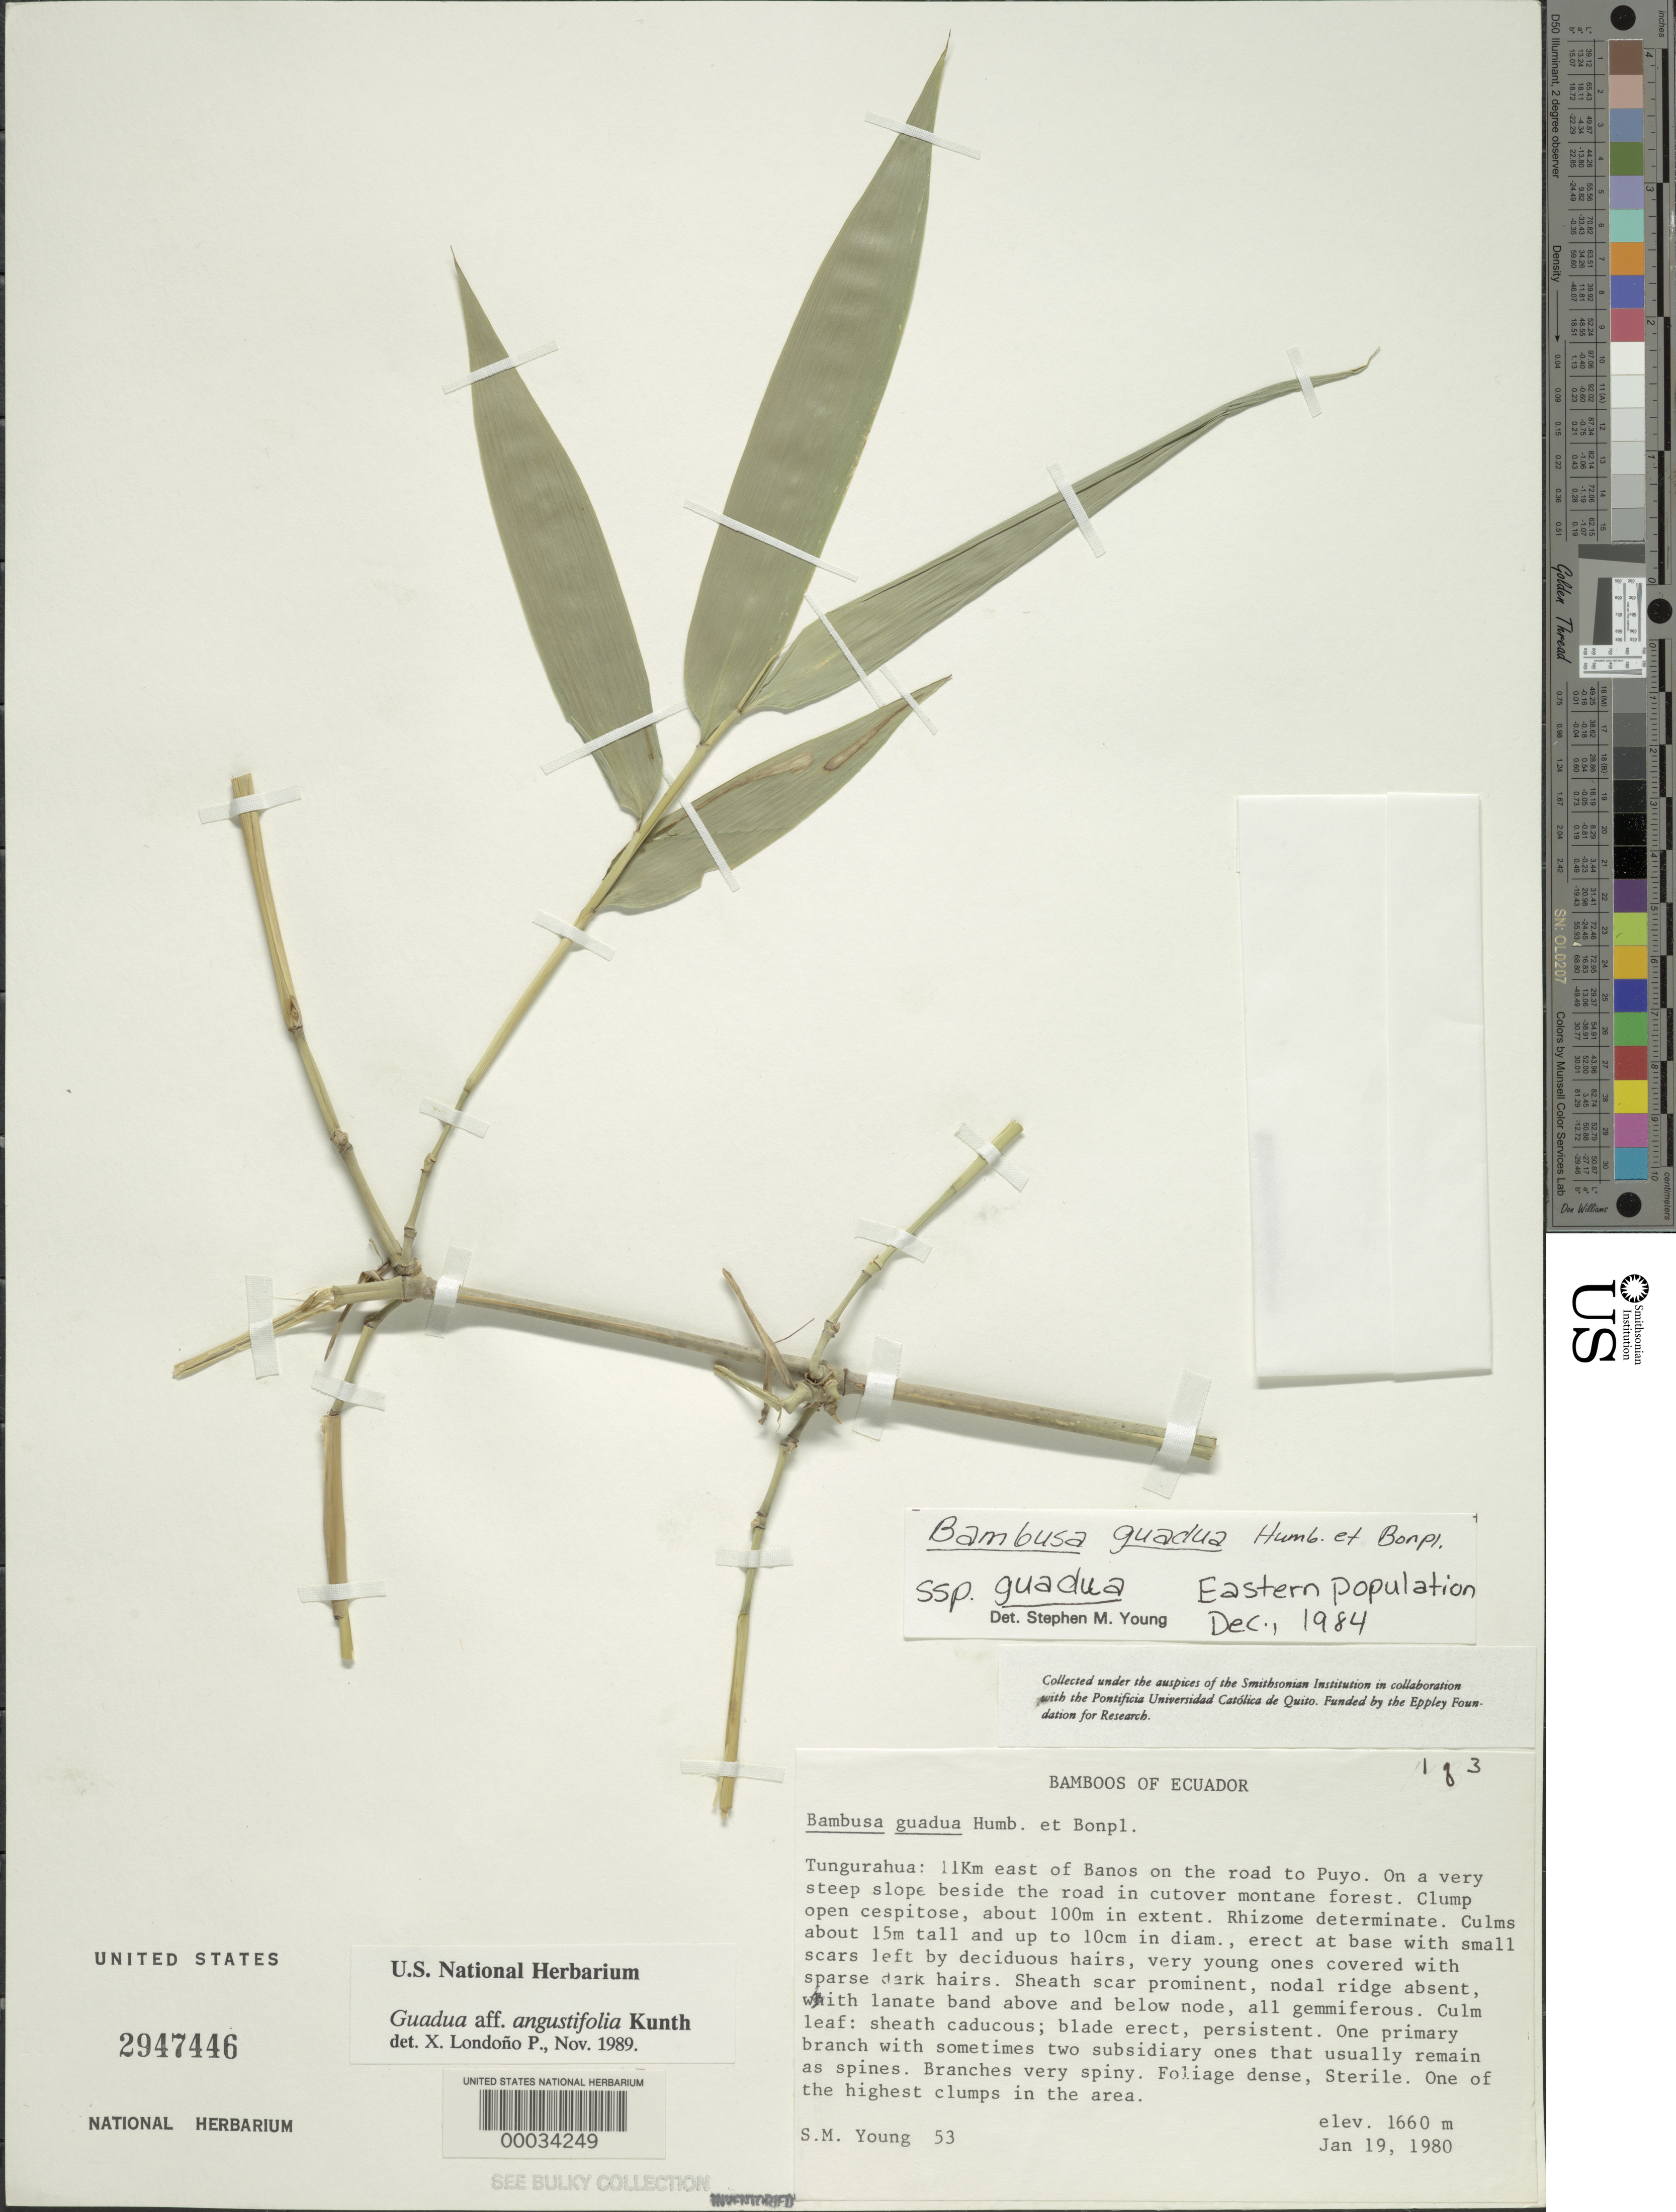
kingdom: Plantae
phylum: Tracheophyta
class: Liliopsida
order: Poales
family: Poaceae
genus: Guadua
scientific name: Guadua angustifolia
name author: Kunth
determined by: Londoño, X., (TULV), Jardin Botanico "Juan Maria Cespedes"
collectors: S. Young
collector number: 53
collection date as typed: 19 Jan 1980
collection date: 1980-01-19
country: Ecuador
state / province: Tungurahua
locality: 11 km E of banos on the road to Puyo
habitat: On very steep slope besdie the road in cutover montane forest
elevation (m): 1660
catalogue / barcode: US 2947446